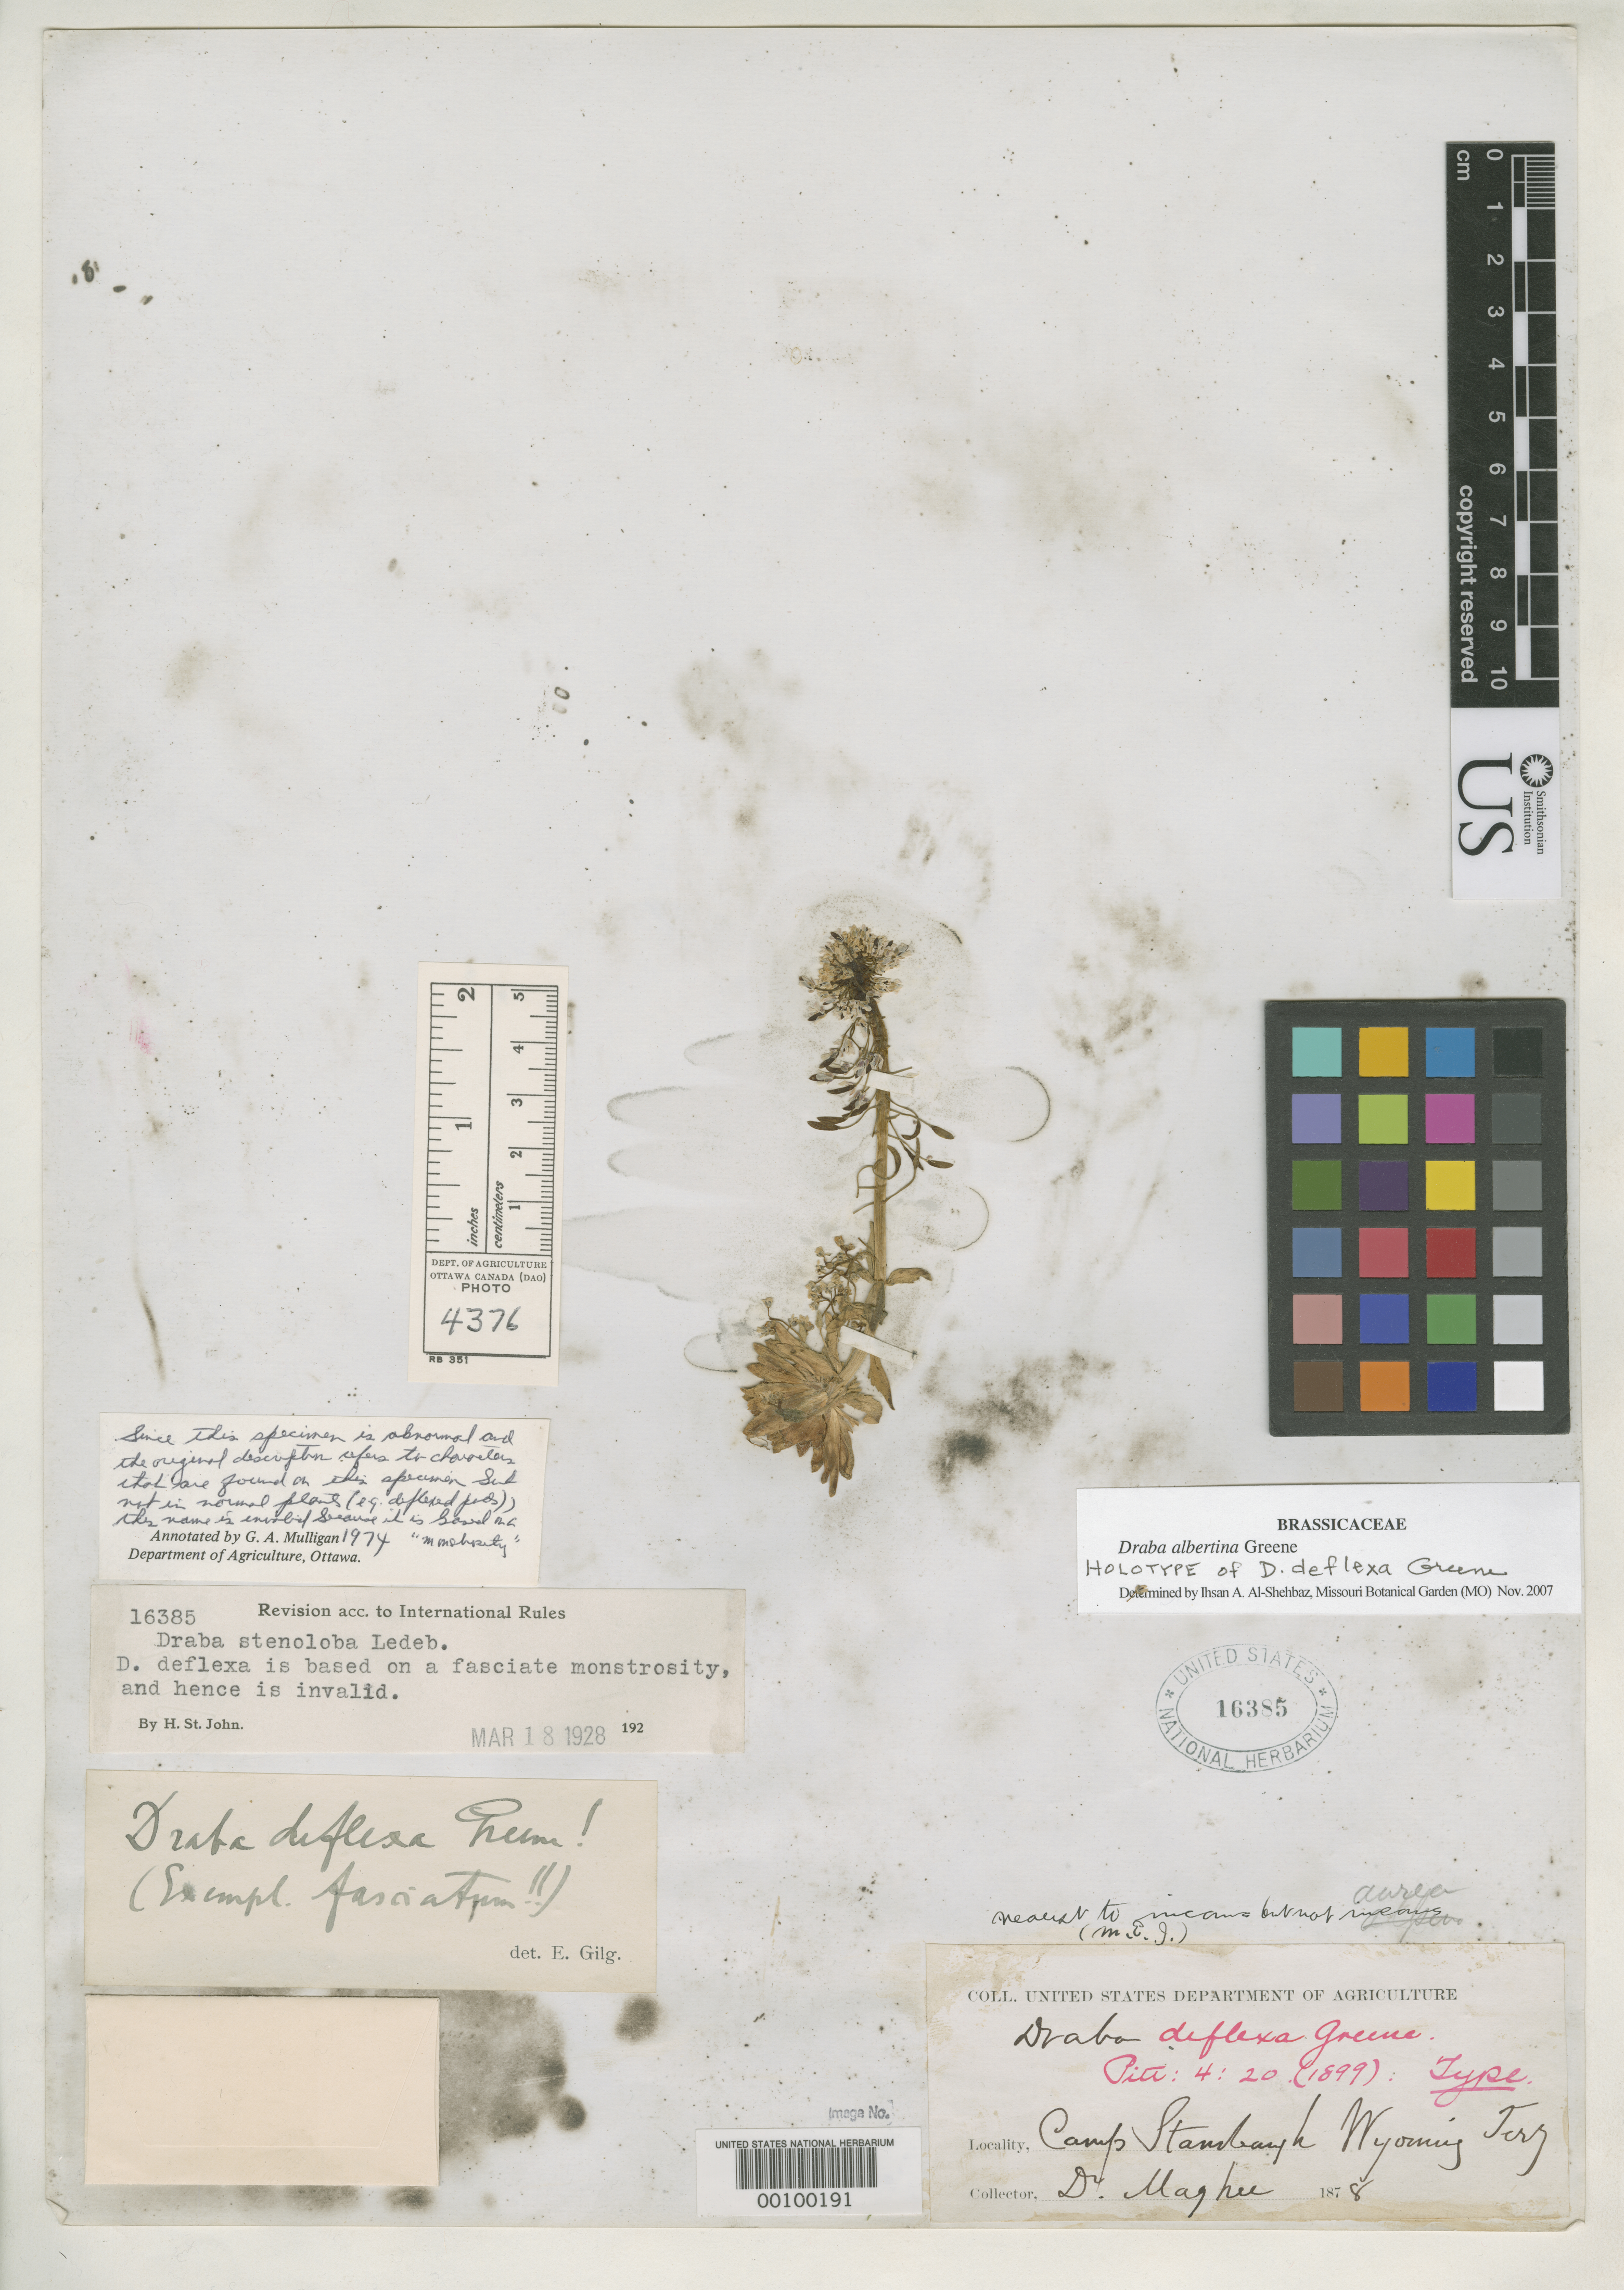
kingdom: Plantae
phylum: Tracheophyta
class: Magnoliopsida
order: Brassicales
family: Brassicaceae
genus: Draba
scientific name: Draba deflexa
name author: Greene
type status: Holotype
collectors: -. Maghee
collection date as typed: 1878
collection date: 1878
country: United States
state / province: Wyoming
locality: Camp Stambaugh.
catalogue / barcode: US 16385